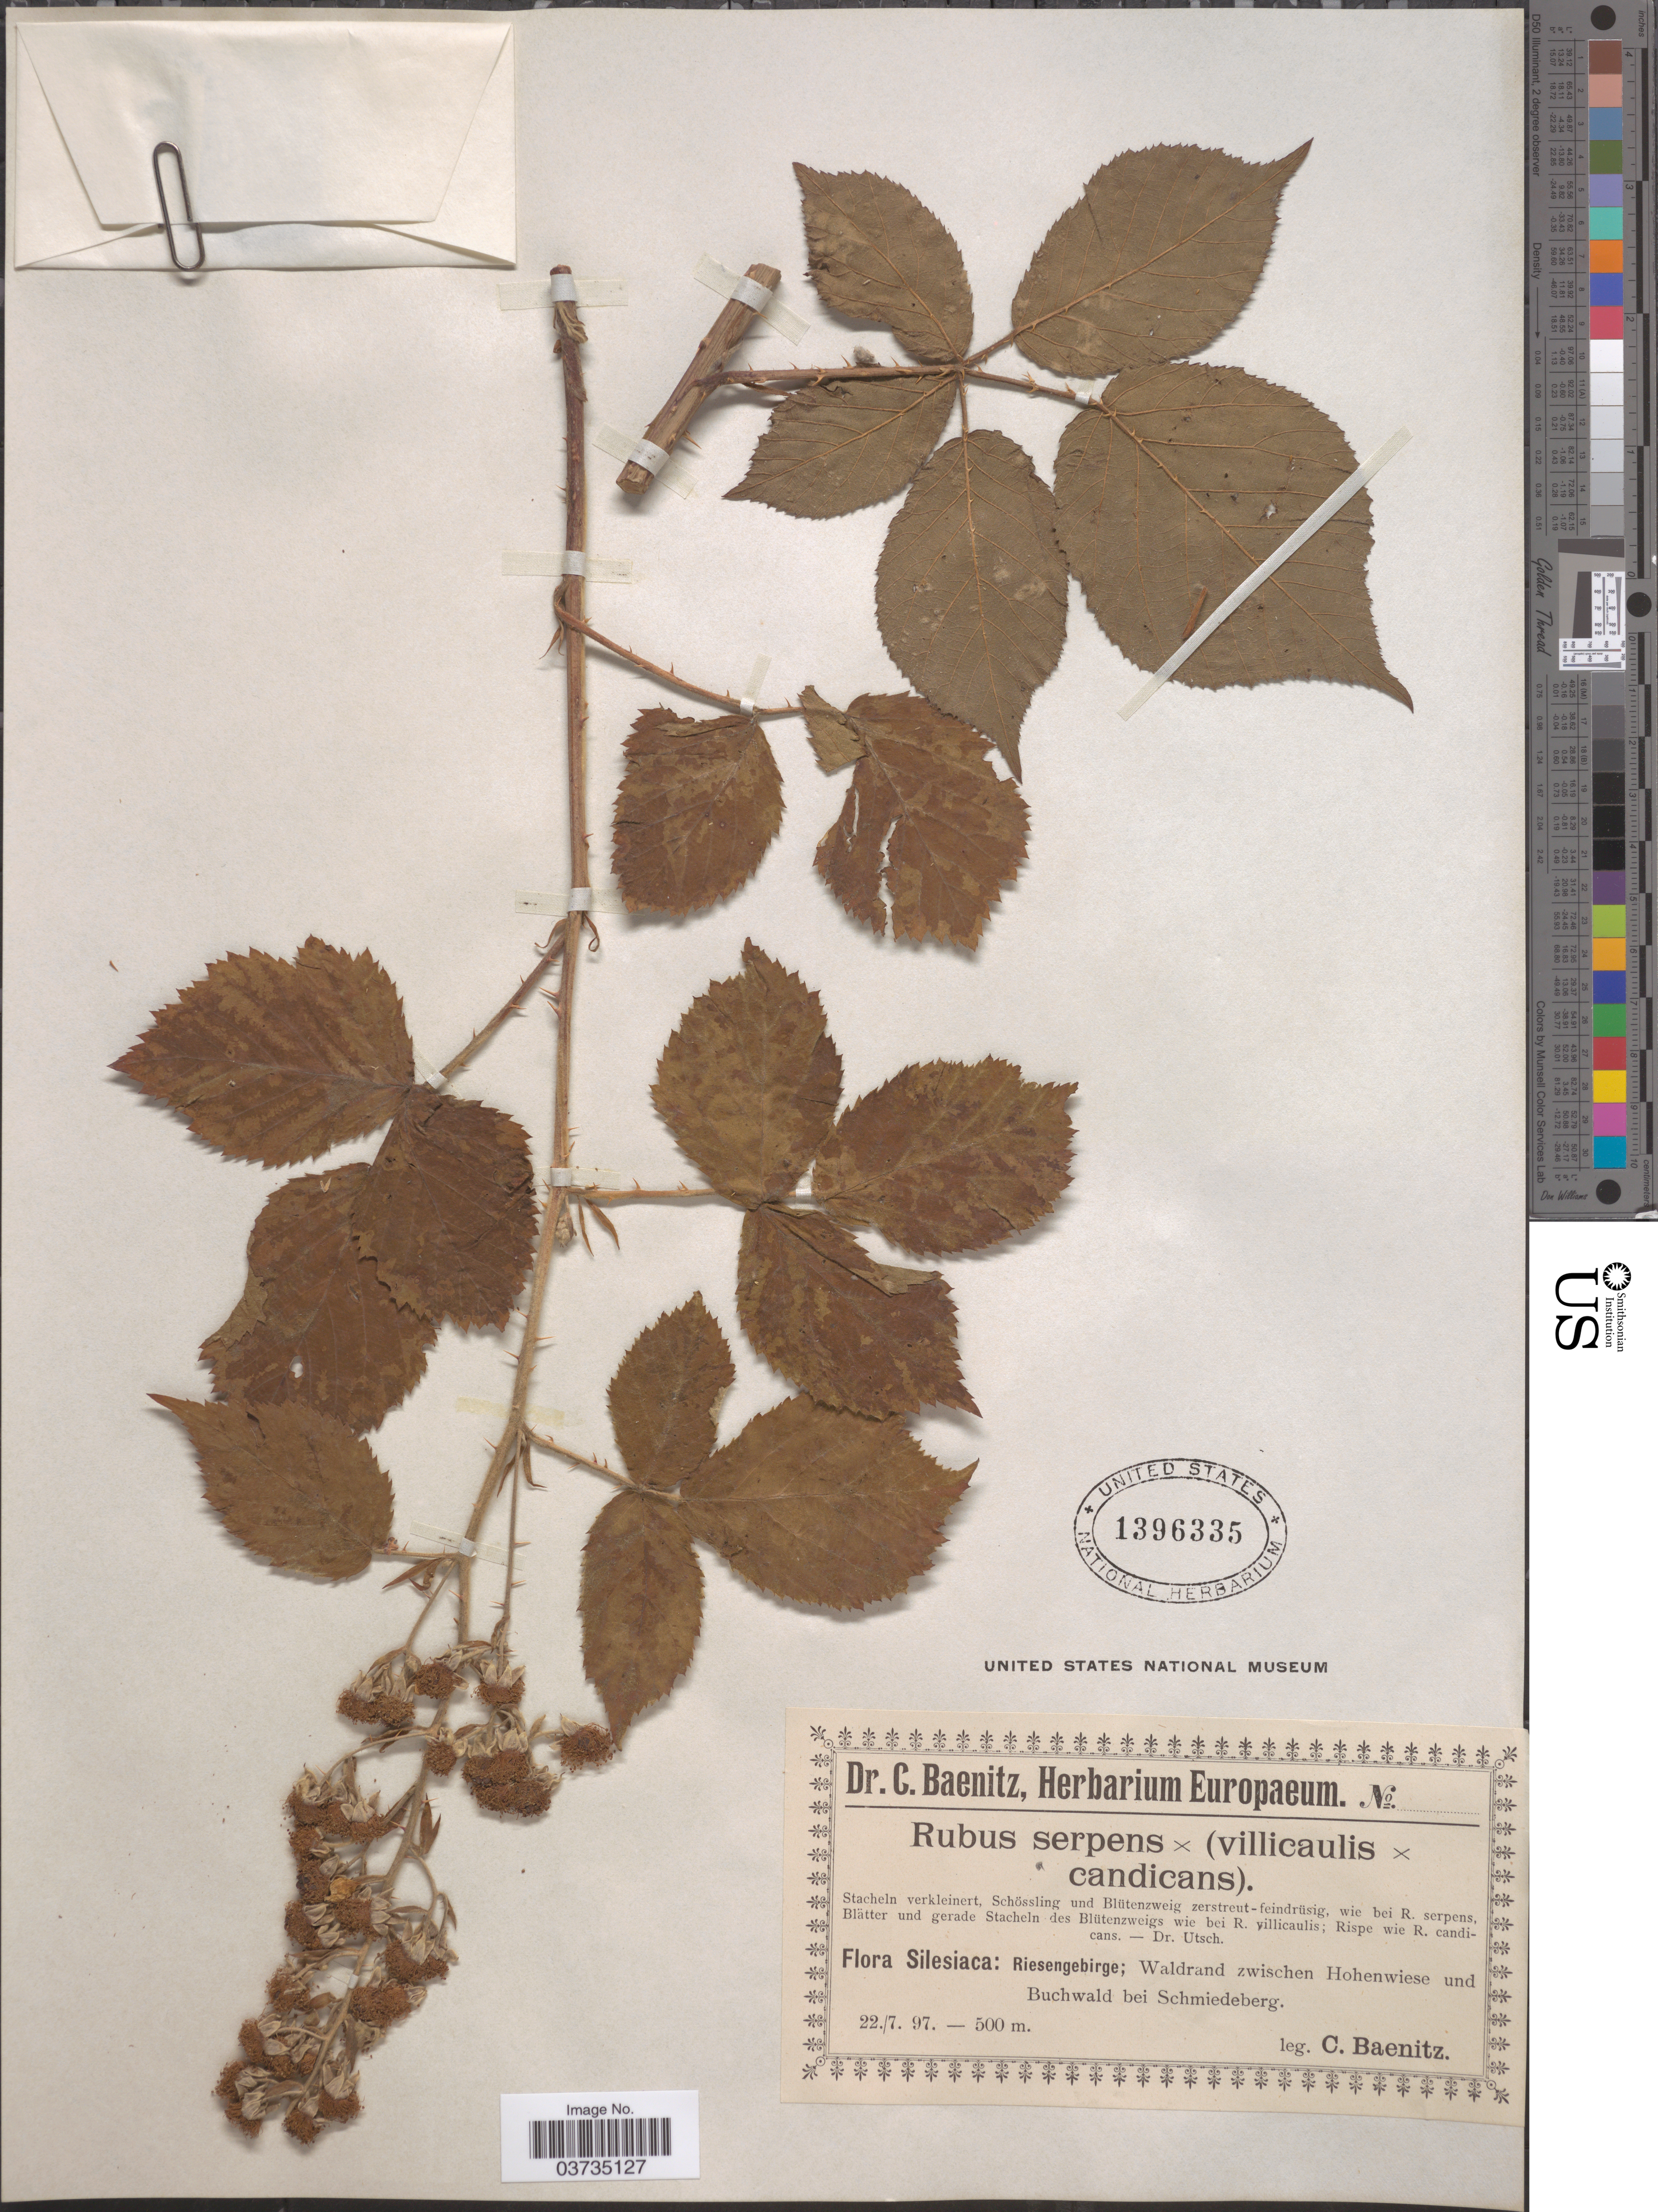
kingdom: Plantae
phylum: Tracheophyta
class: Magnoliopsida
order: Rosales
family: Rosaceae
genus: Rubus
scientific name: Rubus serpens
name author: Weihe ex Lej. & Courtois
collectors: C. G. Baenitz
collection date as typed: Transcribed d/m/y: 22/7/97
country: Poland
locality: Silesiaca: Riesengebirge; Waldrand zwischen Hohenwiese und Buchwald bei Schmiedeberg.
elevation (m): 500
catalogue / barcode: US 1396335